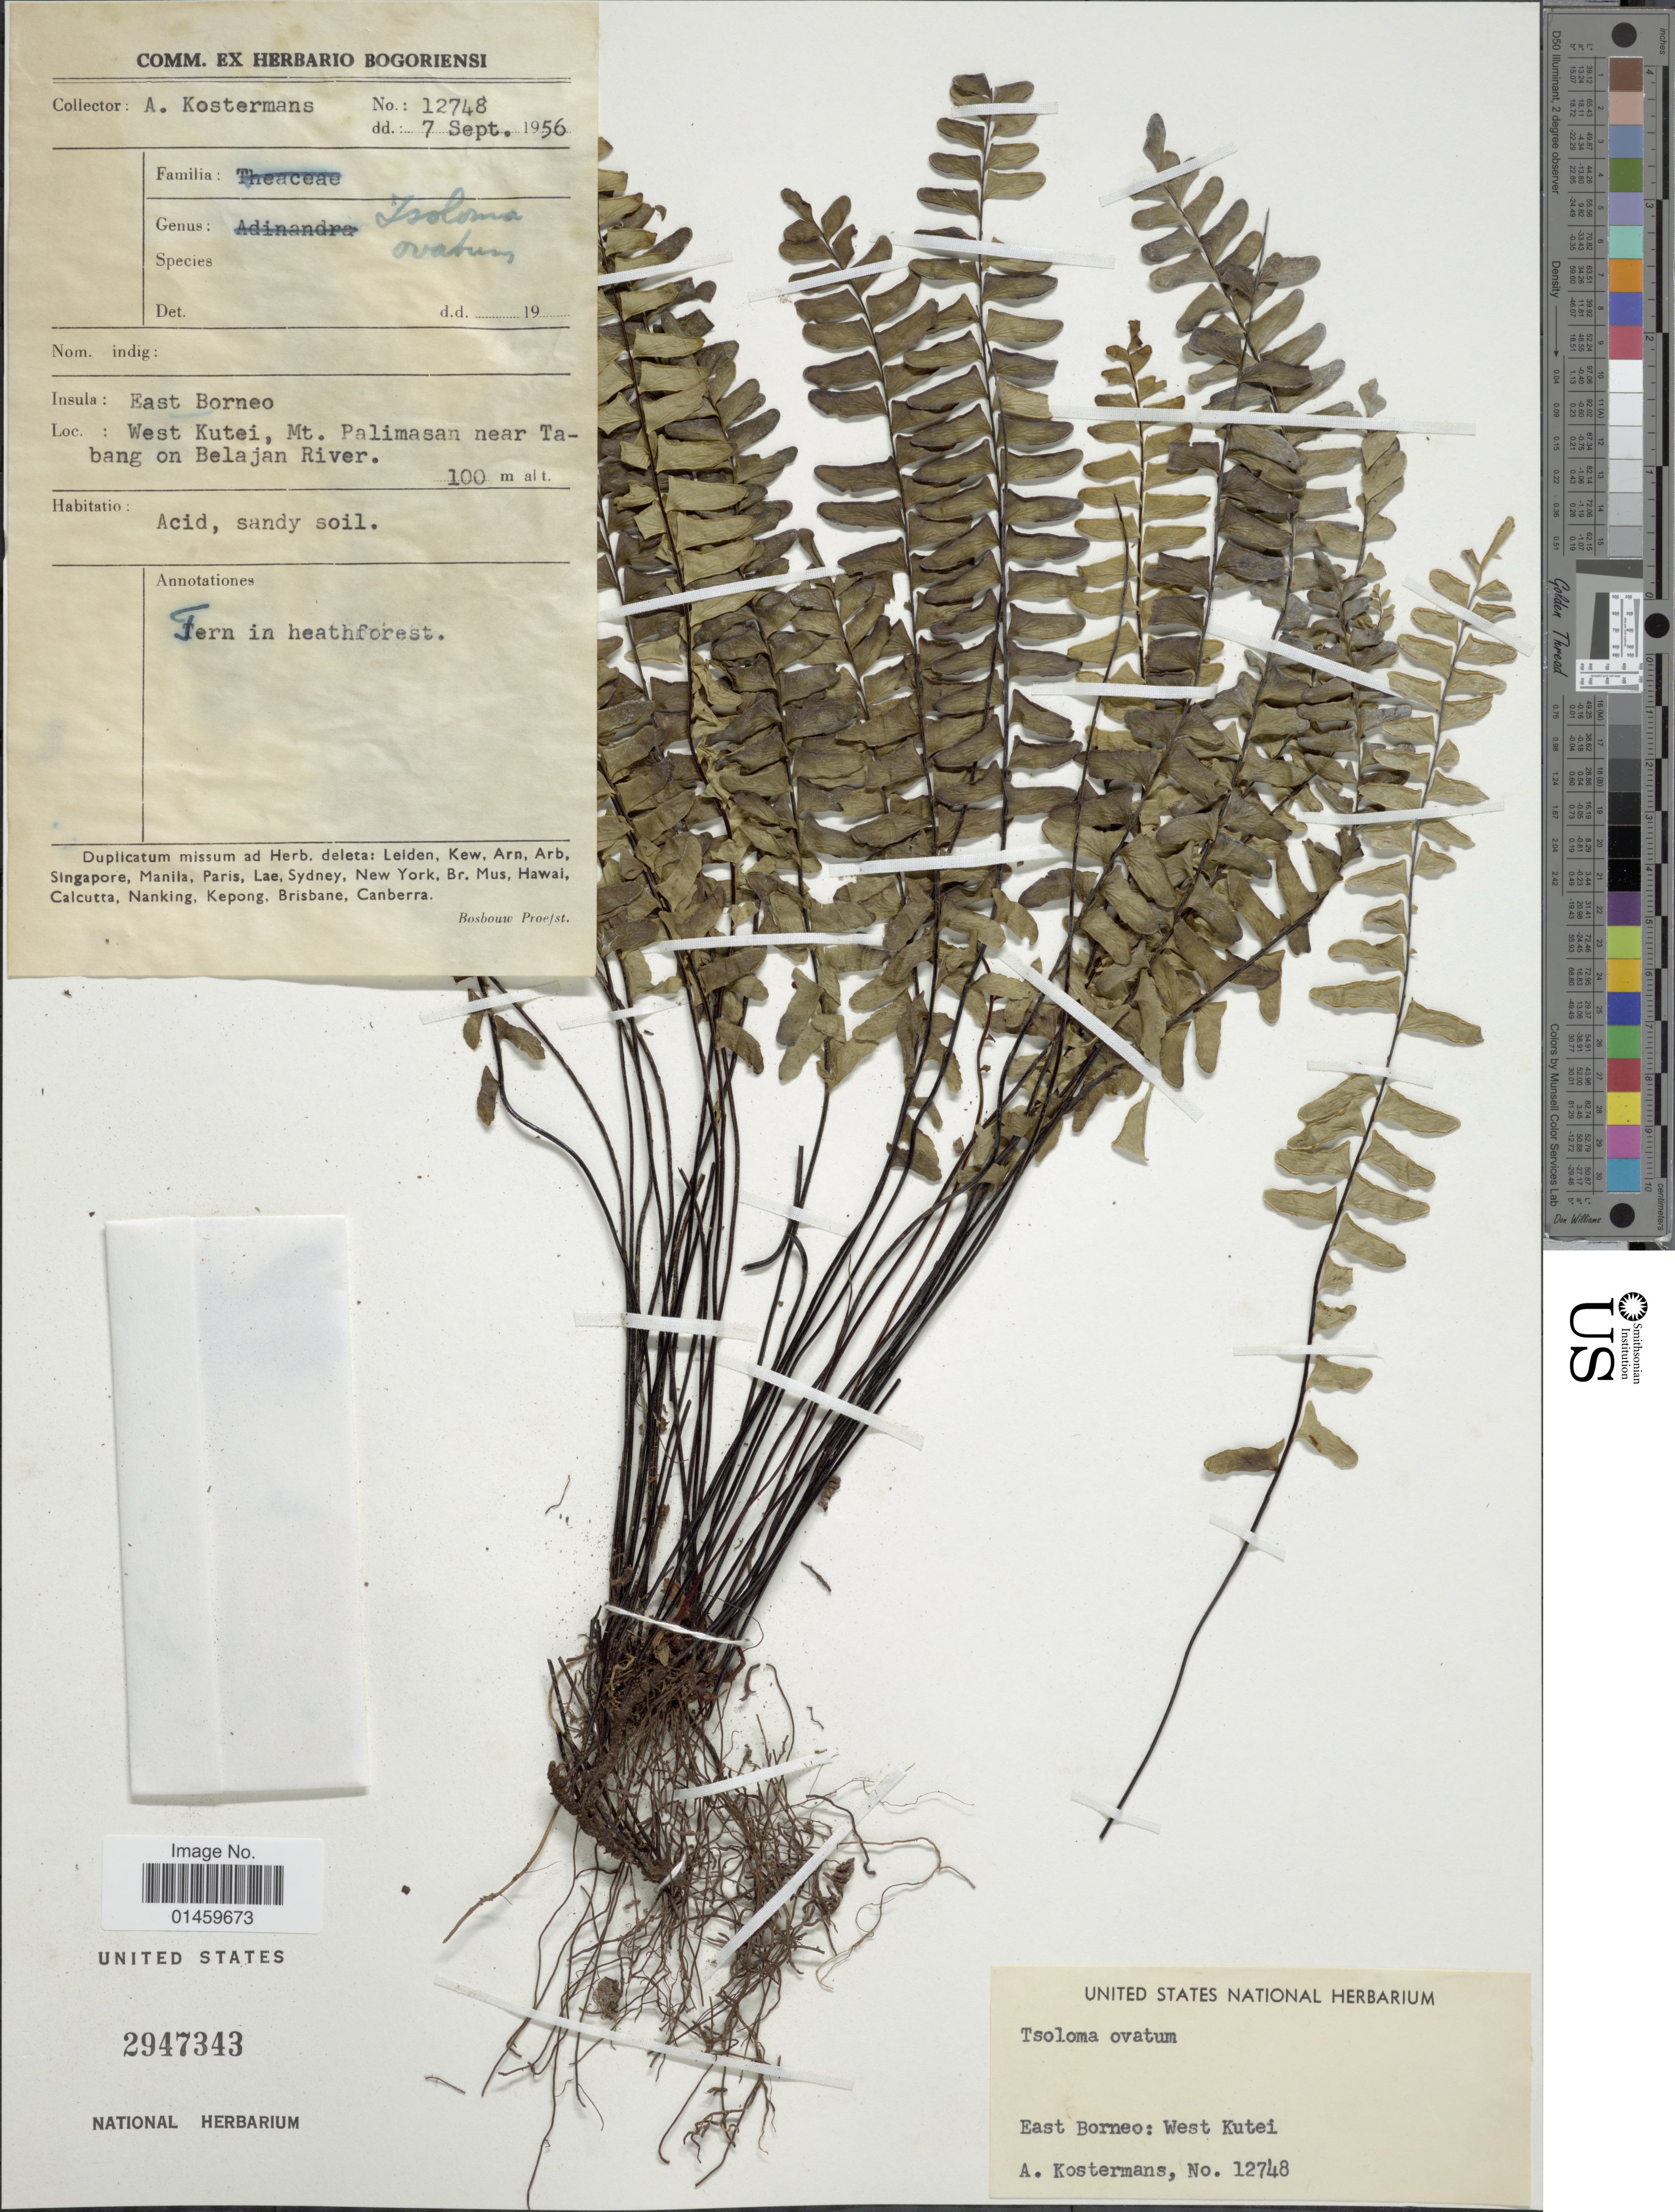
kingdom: Plantae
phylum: Tracheophyta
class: Polypodiopsida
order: Polypodiales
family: Lindsaeaceae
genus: Lindsaea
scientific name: Lindsaea ovata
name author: J. Sm.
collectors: A. J. G. Kostermans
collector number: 12748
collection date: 1956-09-07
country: Indonesia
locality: Insula: East Borneo. West Kutei, Mt. Palimasan near Rabang on Belajan River.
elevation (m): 100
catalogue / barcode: US 2947343